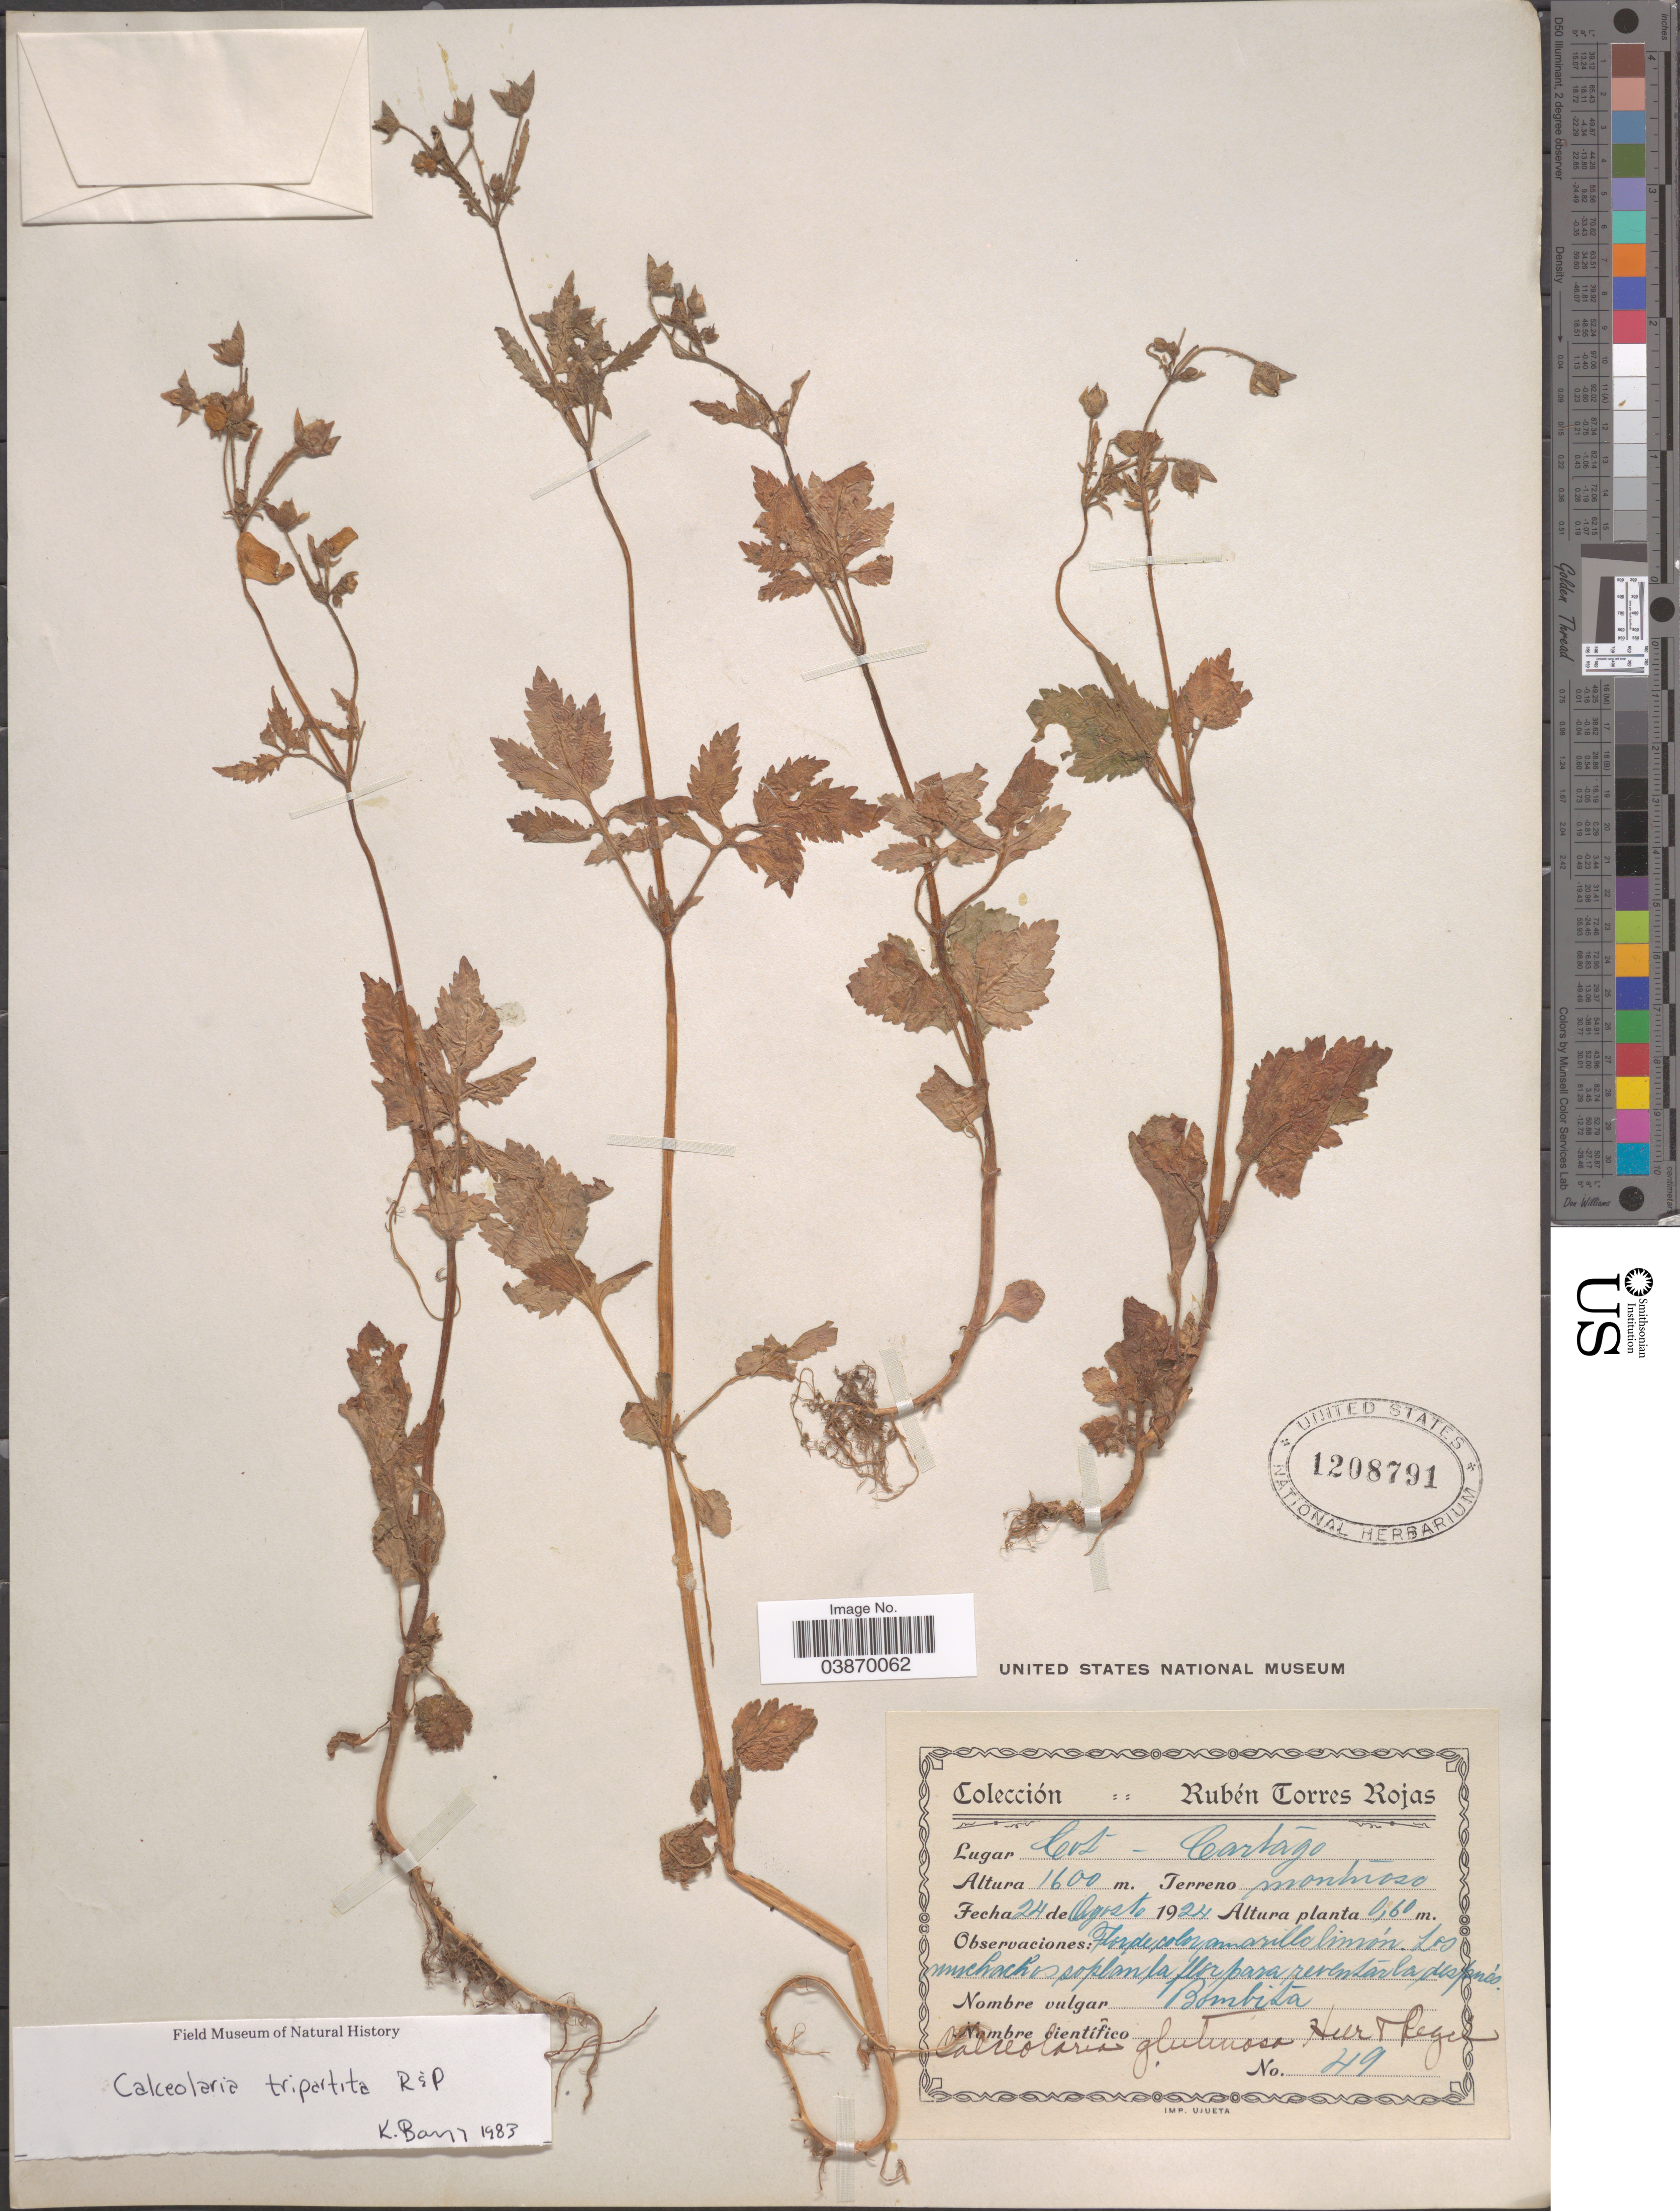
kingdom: Plantae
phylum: Tracheophyta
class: Magnoliopsida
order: Lamiales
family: Calceolariaceae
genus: Calceolaria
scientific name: Calceolaria tripartita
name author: Ruiz & Pav.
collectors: R. Torres Rojas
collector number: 49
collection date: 1924-08-24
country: Costa Rica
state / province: Cartago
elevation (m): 1600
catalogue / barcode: US 1208791